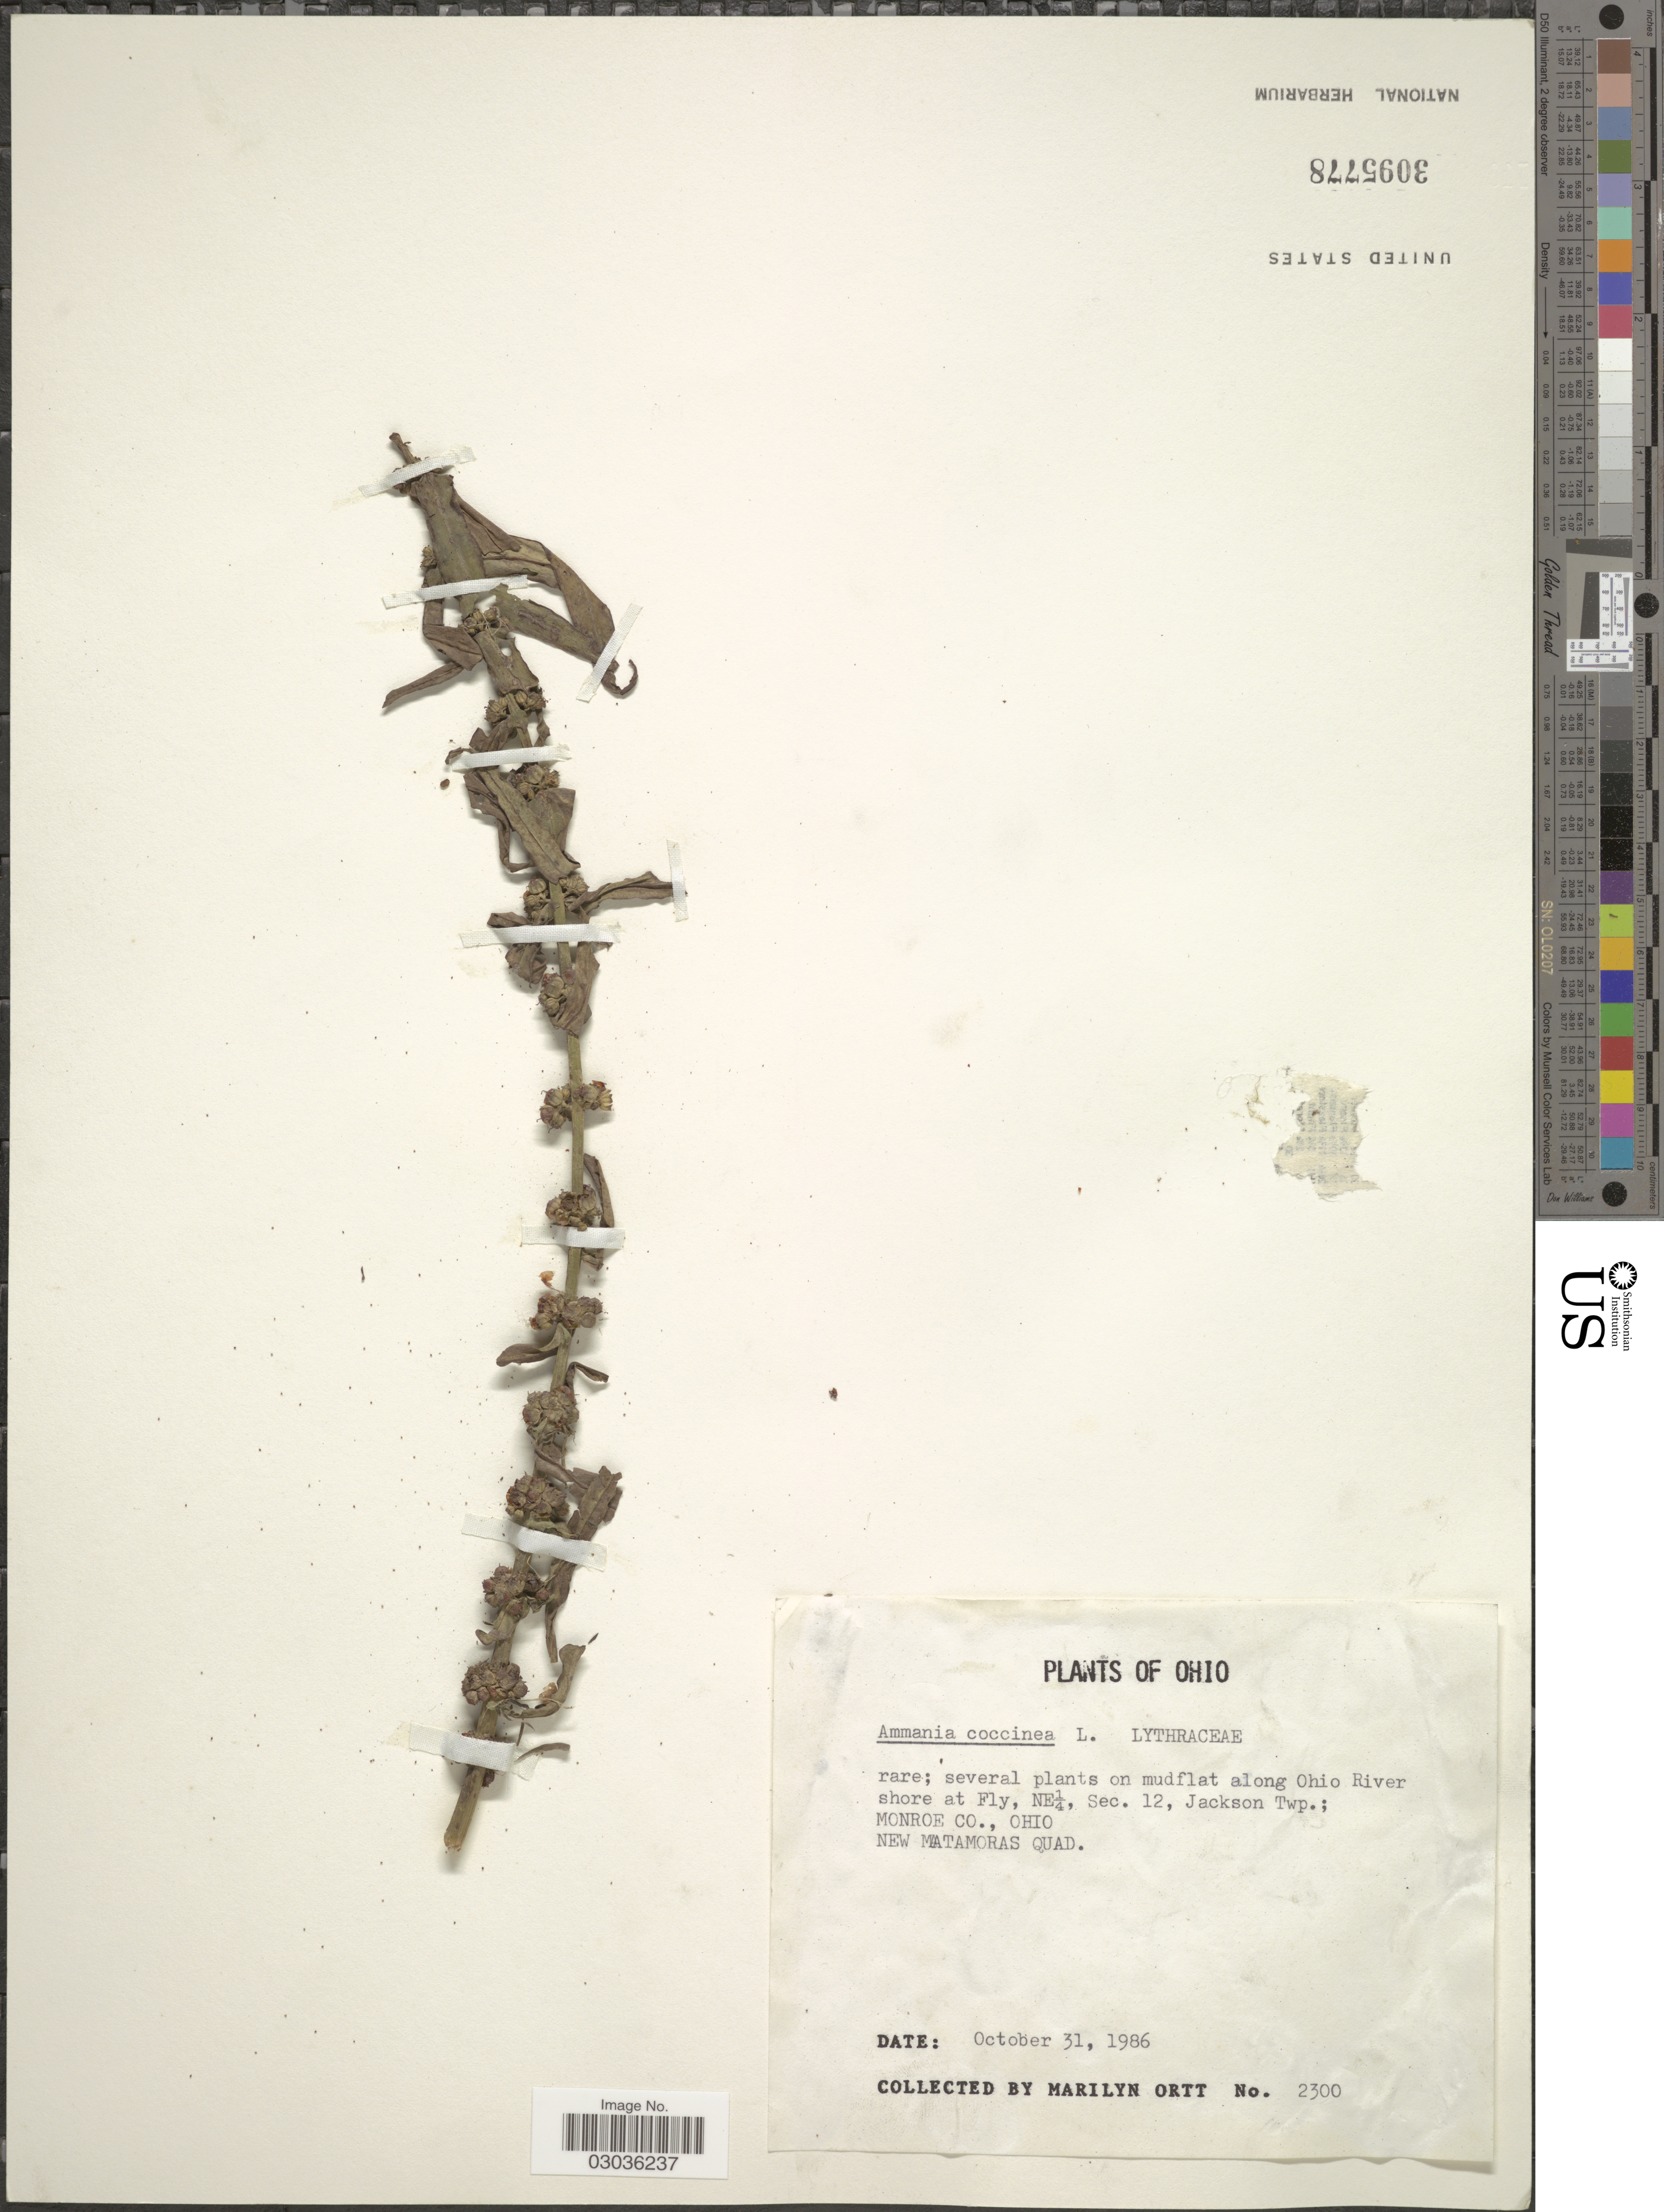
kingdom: Plantae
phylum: Tracheophyta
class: Magnoliopsida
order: Myrtales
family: Lythraceae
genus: Ammannia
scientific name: Ammannia coccinea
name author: Rottb.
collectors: M. Ortt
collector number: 2300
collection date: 1986-10-31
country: United States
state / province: Ohio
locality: Several plants on mudflat along Ohio River shore at Fly, NE¼, Sec. 12, Jackson Twp.; Monroe Co., New Matamoras Quad.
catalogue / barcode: US 3095778